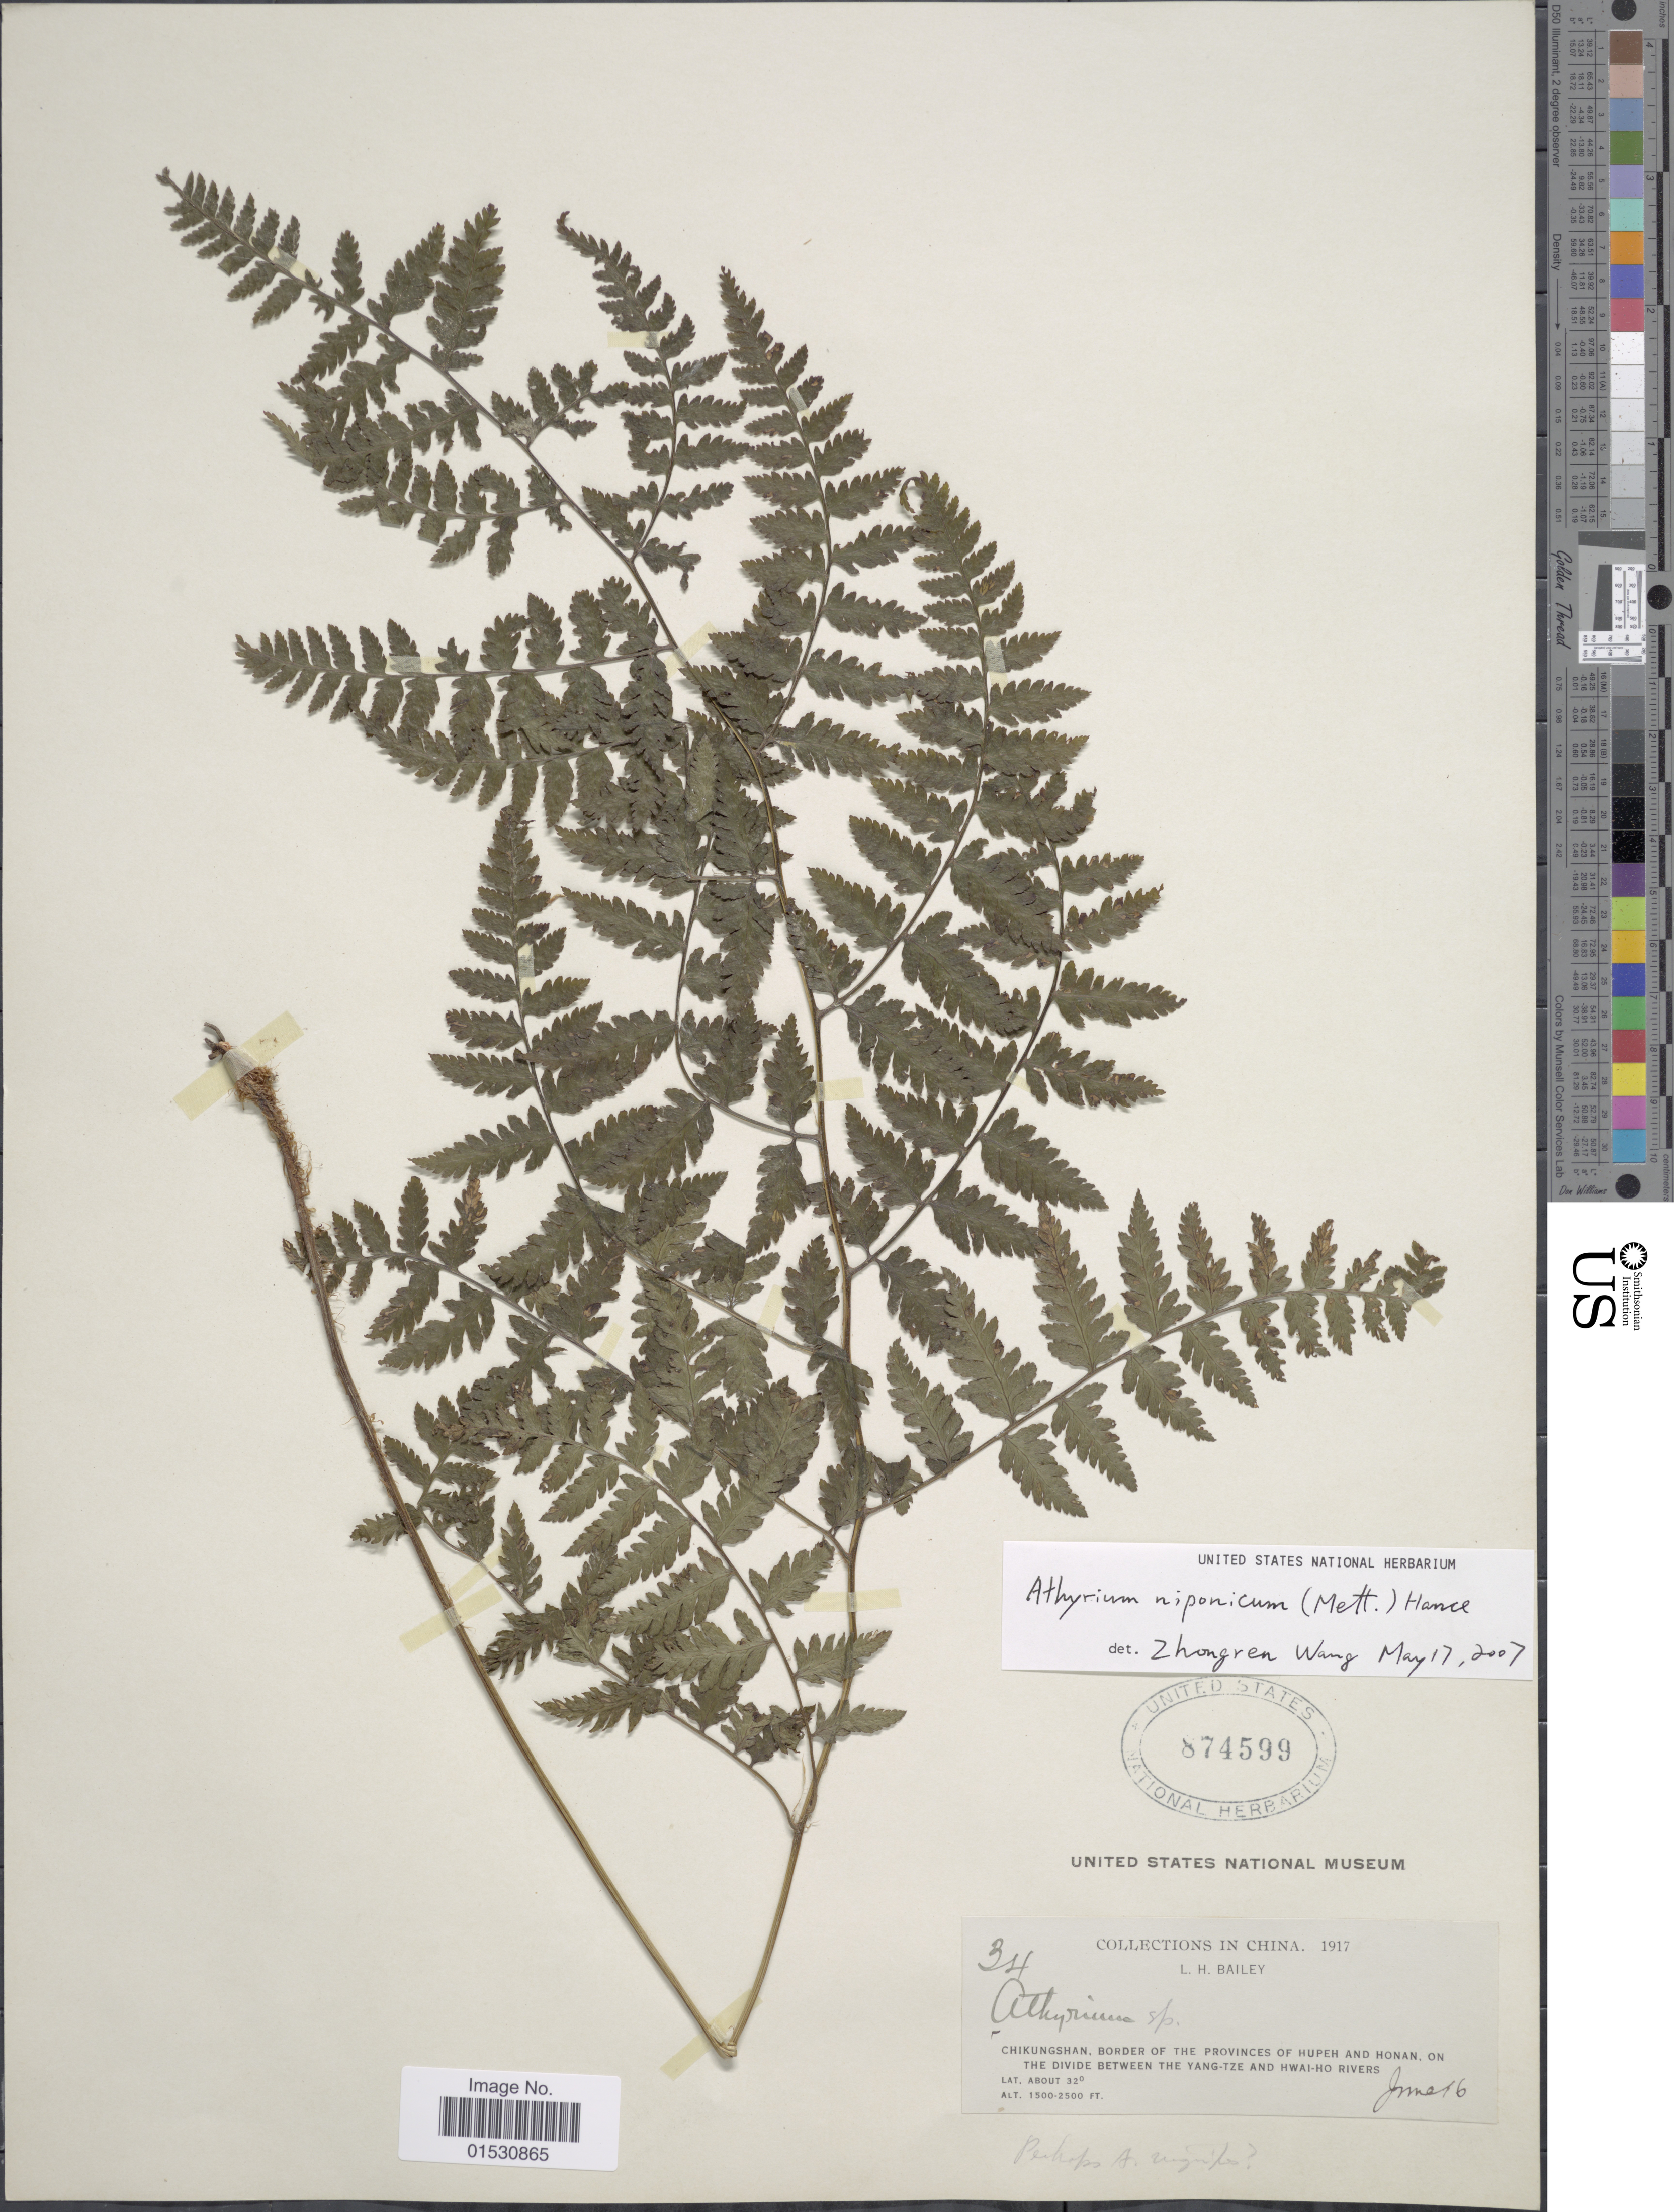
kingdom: Plantae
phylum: Tracheophyta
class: Polypodiopsida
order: Polypodiales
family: Athyriaceae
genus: Athyrium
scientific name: Athyrium nipponicum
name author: (Mett.) Hance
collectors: L. H. Bailey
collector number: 34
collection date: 1917-06-16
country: China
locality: Chikungshan, border of the provinces of Hupeh and Honan, on the divide between the Yang-tze and Hwai-Ho rivers.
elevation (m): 457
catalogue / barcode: US 874599